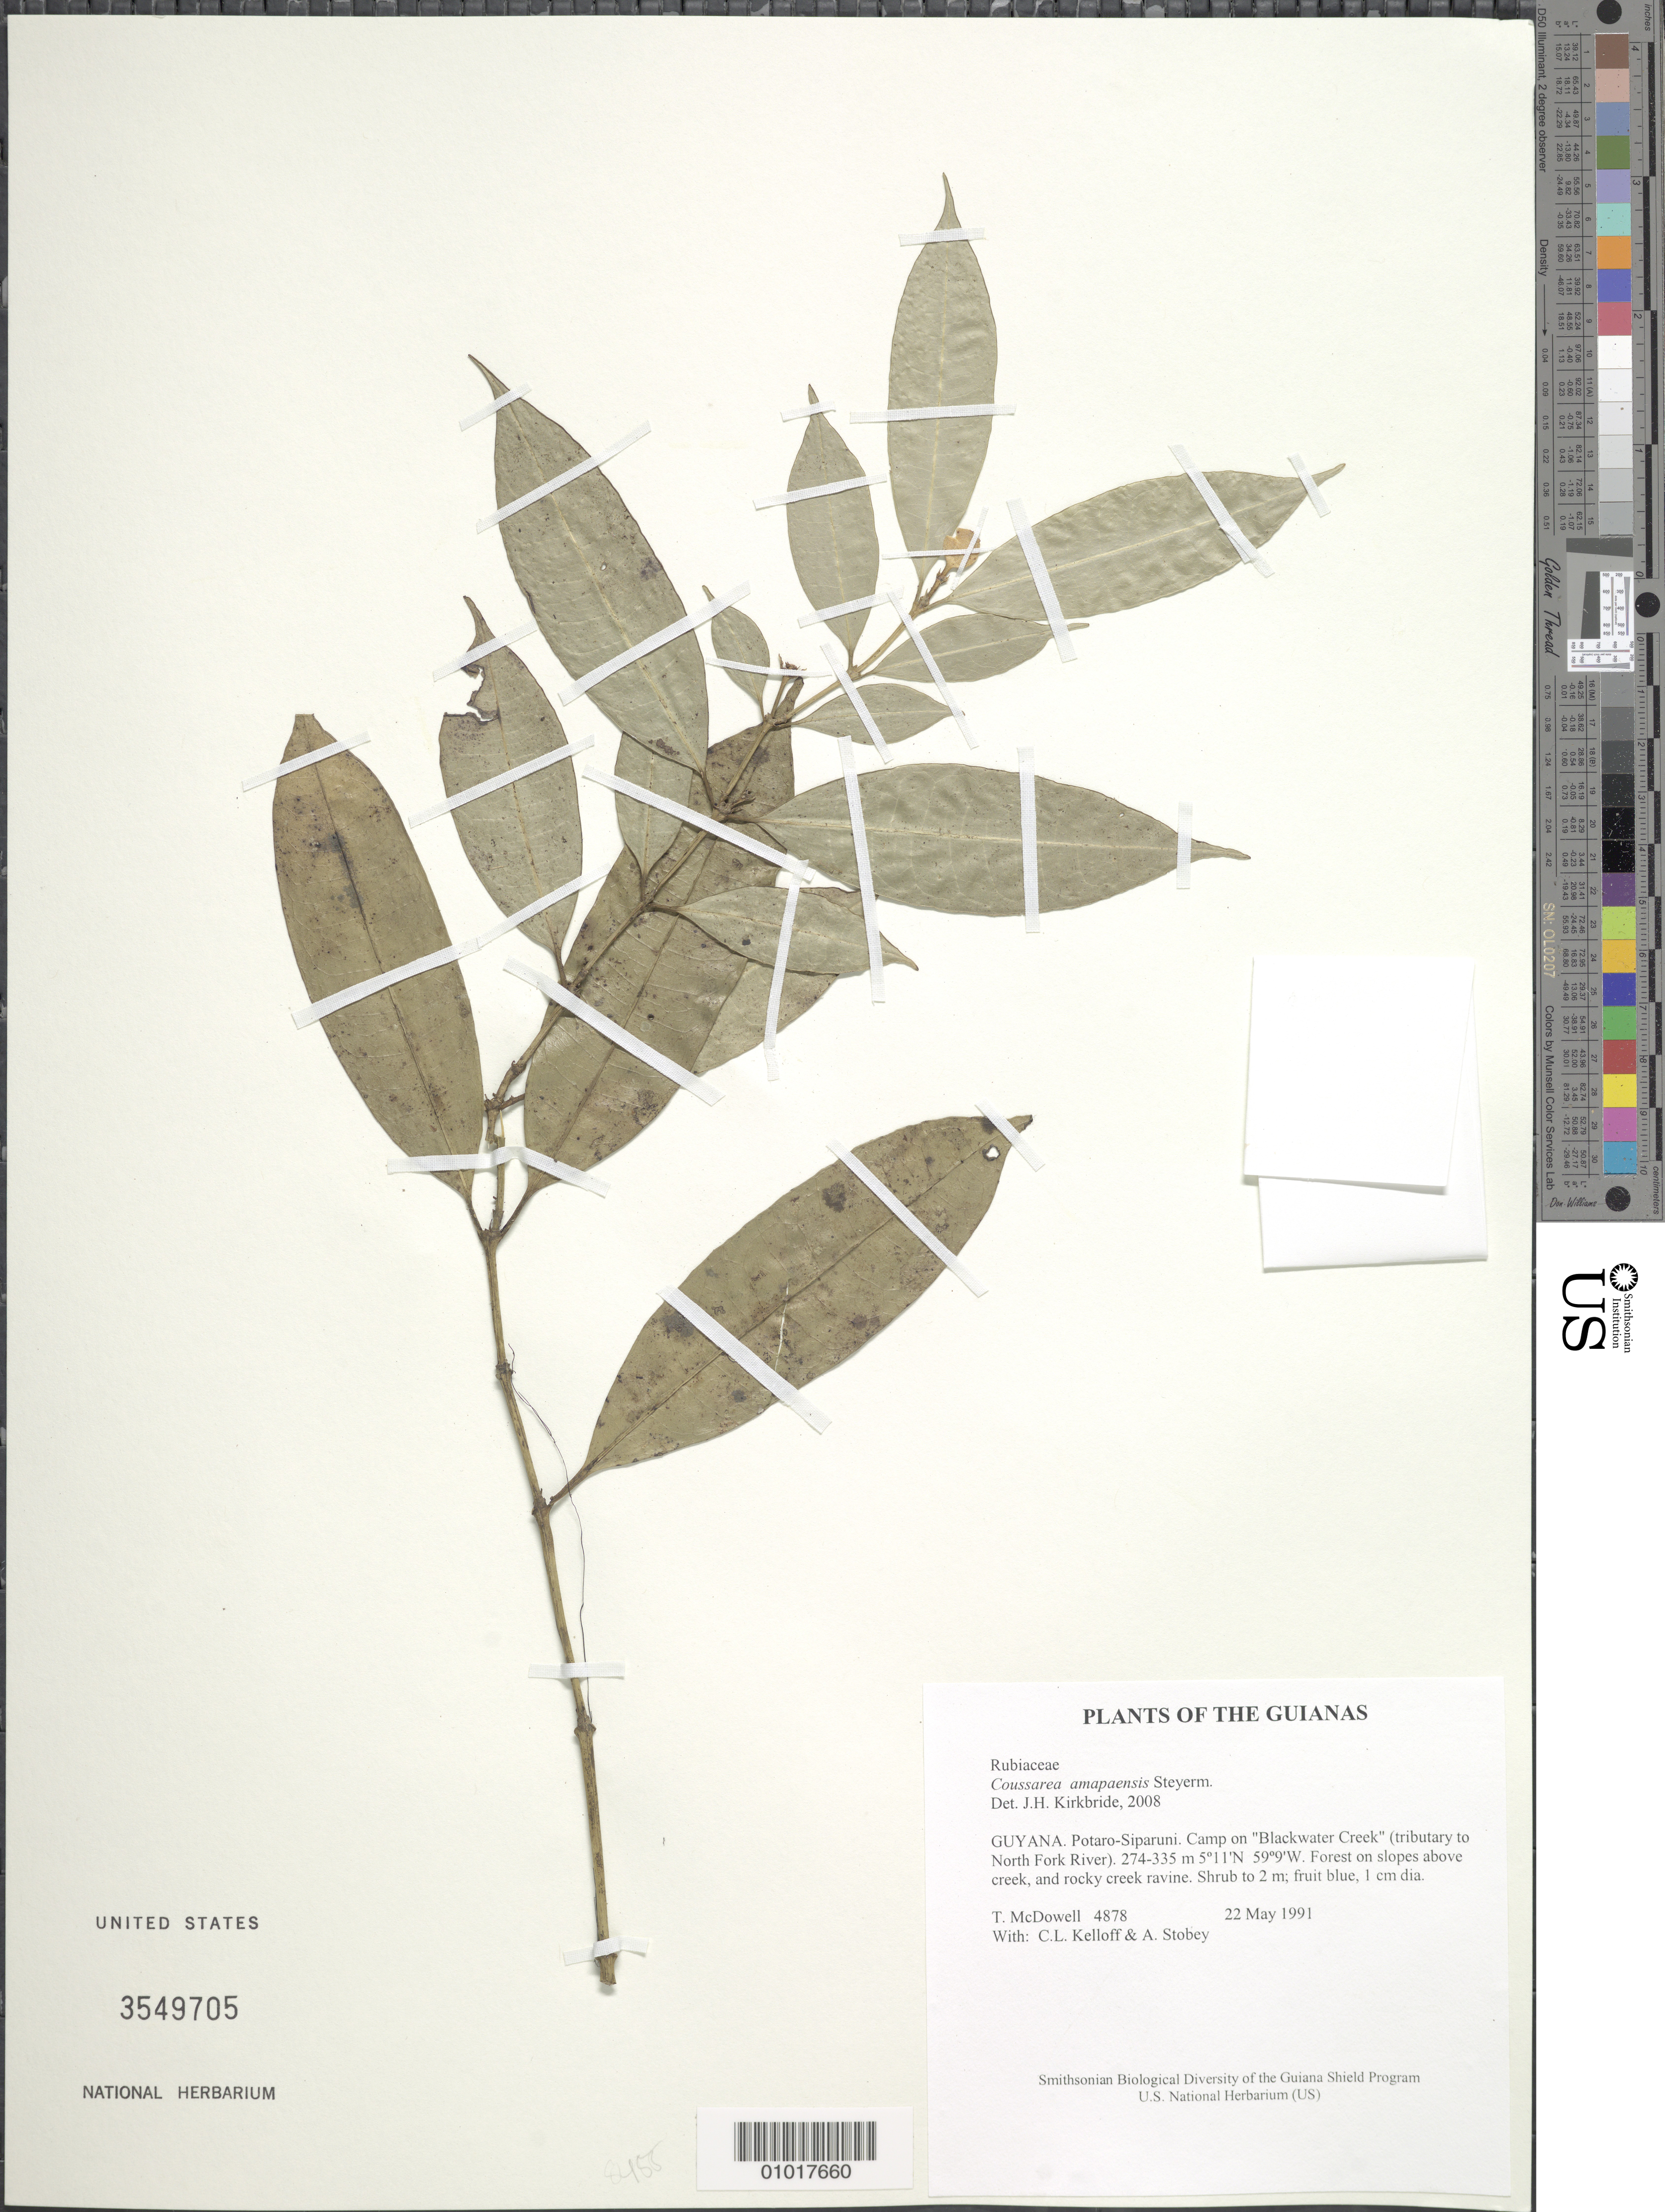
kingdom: Plantae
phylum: Tracheophyta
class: Magnoliopsida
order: Gentianales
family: Rubiaceae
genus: Coussarea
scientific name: Coussarea amapaensis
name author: Steyerm.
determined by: Kirkbride, J. H.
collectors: T. McDowell, C. L. Kelloff & A. Stobey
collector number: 4878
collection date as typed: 22 May 1991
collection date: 1991-05-22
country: Guyana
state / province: Potaro-Siparuni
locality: Camp on "Blackwater Creek" (tributary to North Fork River)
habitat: Forest on slopes above creek, and rocky creek ravine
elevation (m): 274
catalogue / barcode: US 3549705